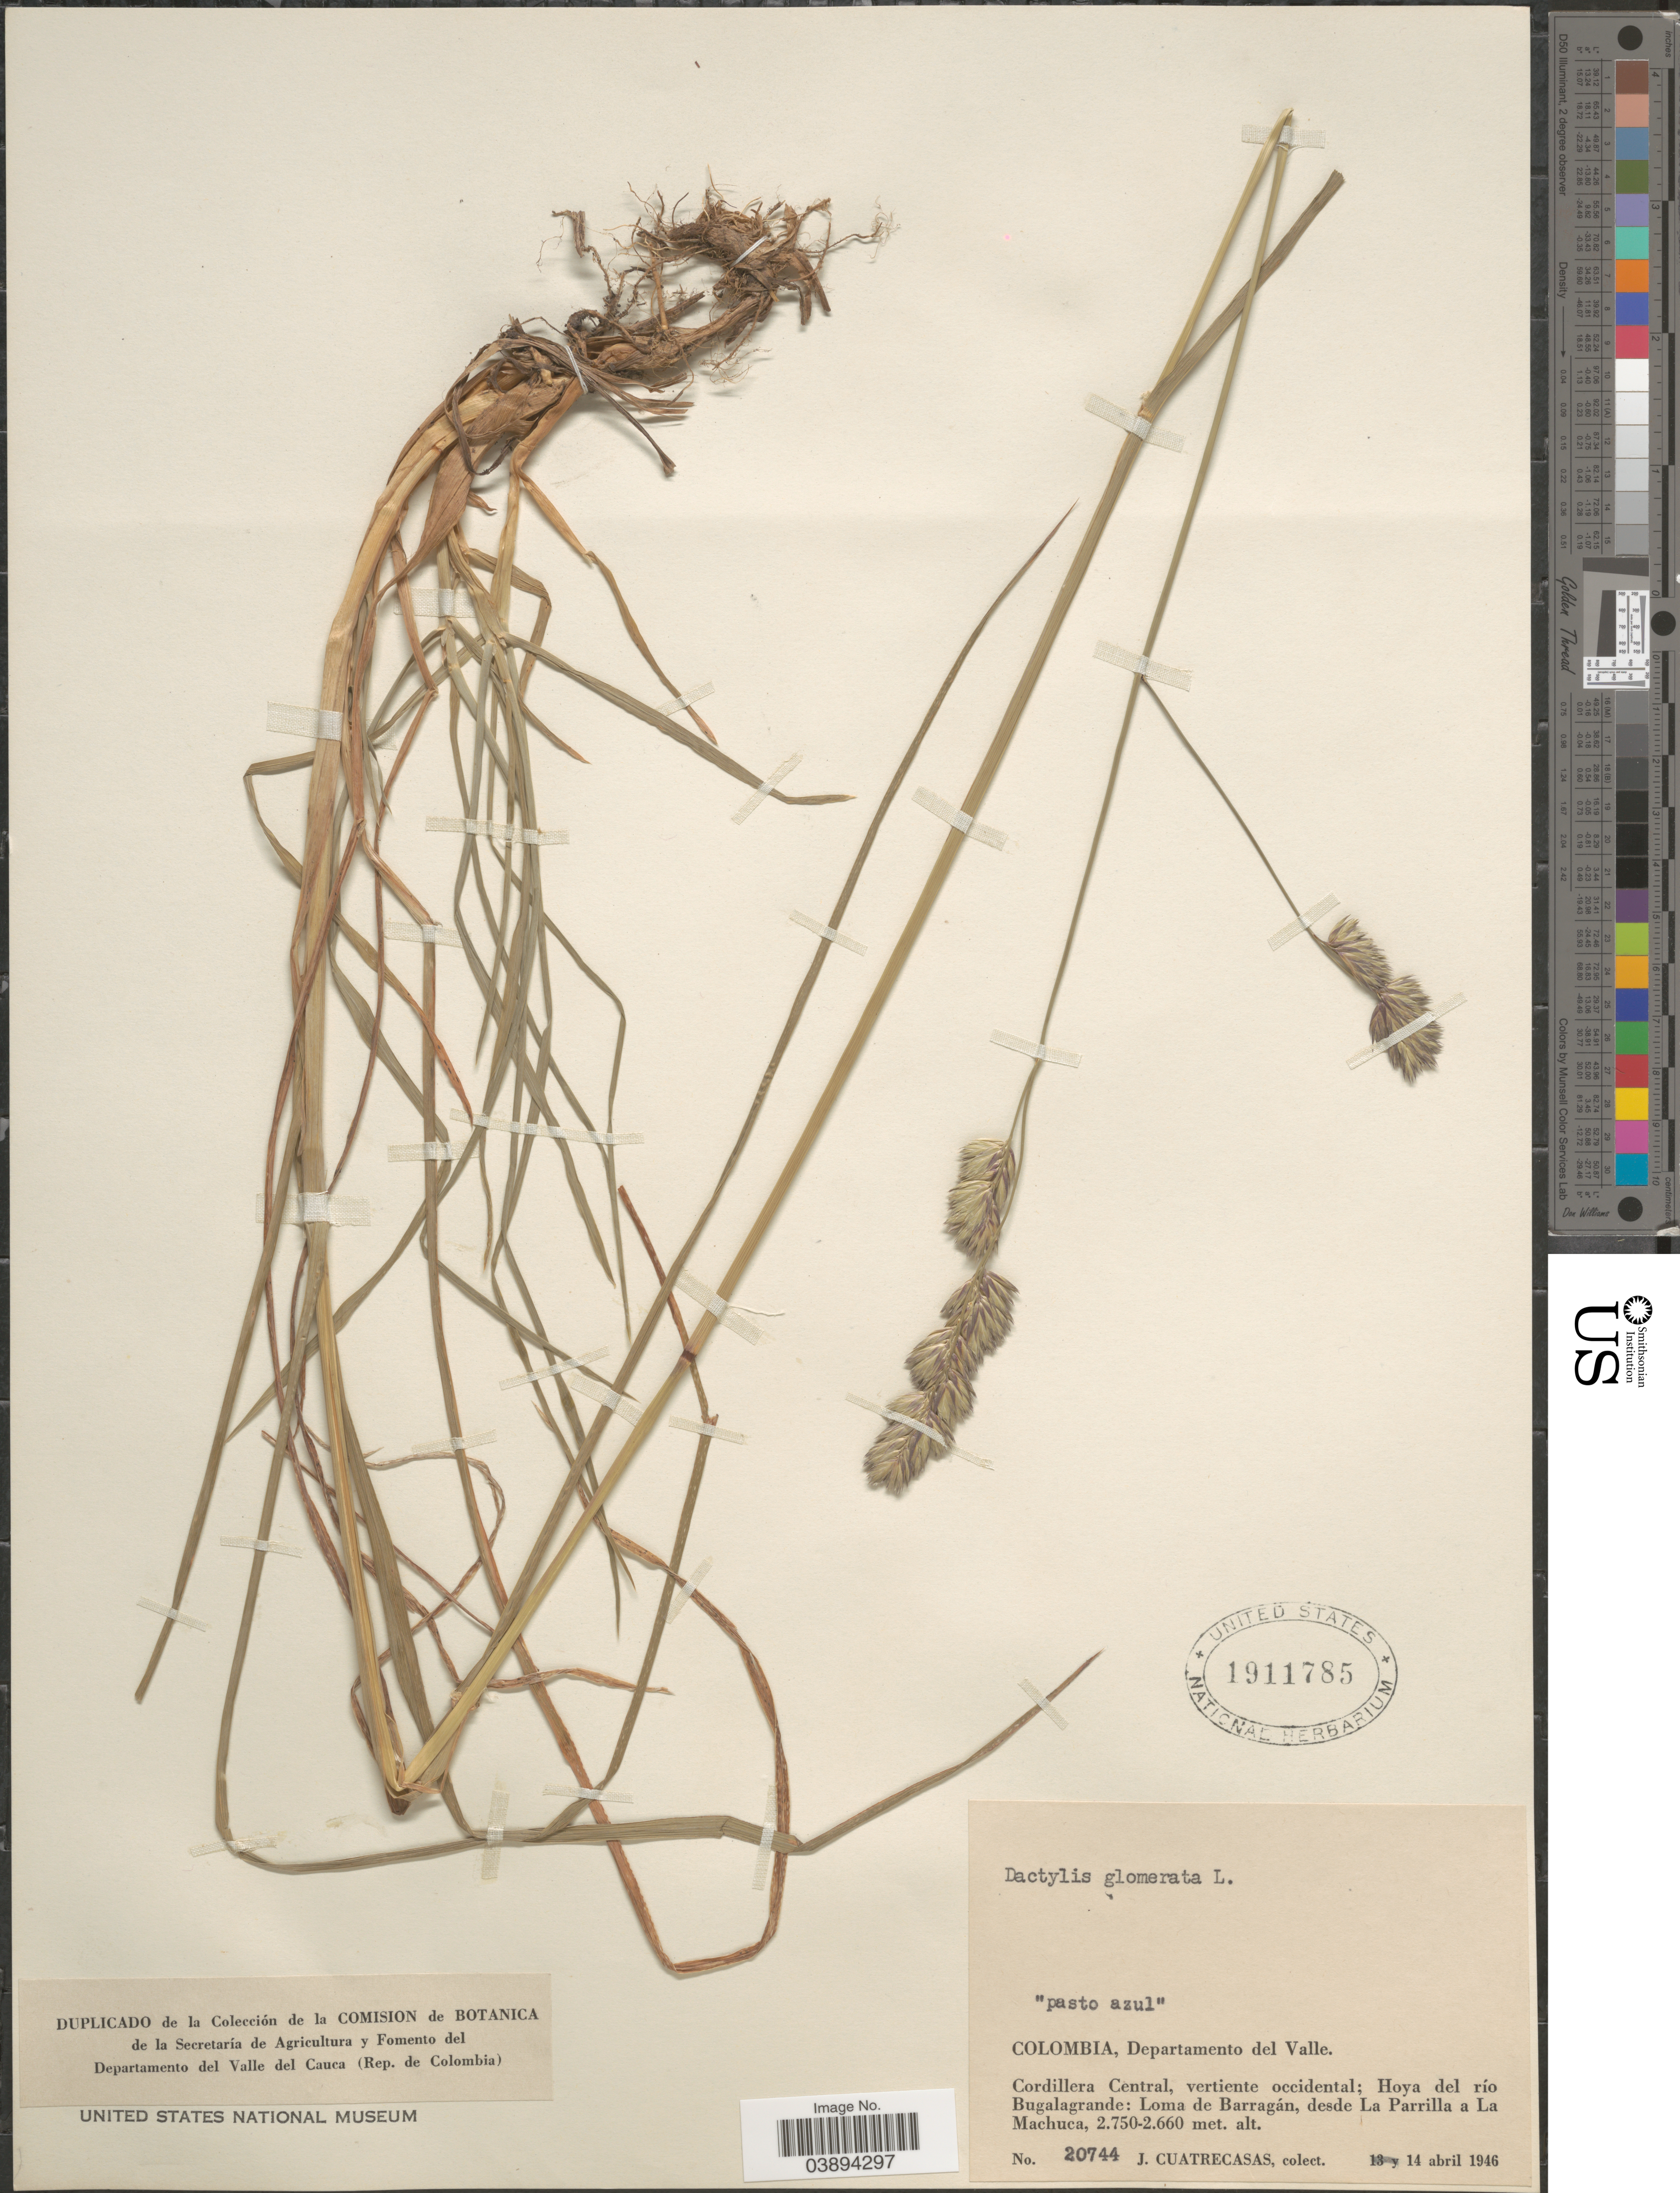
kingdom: Plantae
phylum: Tracheophyta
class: Liliopsida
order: Poales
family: Poaceae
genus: Dactylis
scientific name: Dactylis glomerata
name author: L.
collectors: J. Cuatrecasas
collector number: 20744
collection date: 1946-04-14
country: Colombia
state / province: Valle del Cauca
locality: Departamento del Valle. Cordillera Central, vertiente occidental; Hoya del río Bugalagrande: Loma de Barragán, desde La Parrilla a La Machuca.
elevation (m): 2660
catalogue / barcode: US 1911785